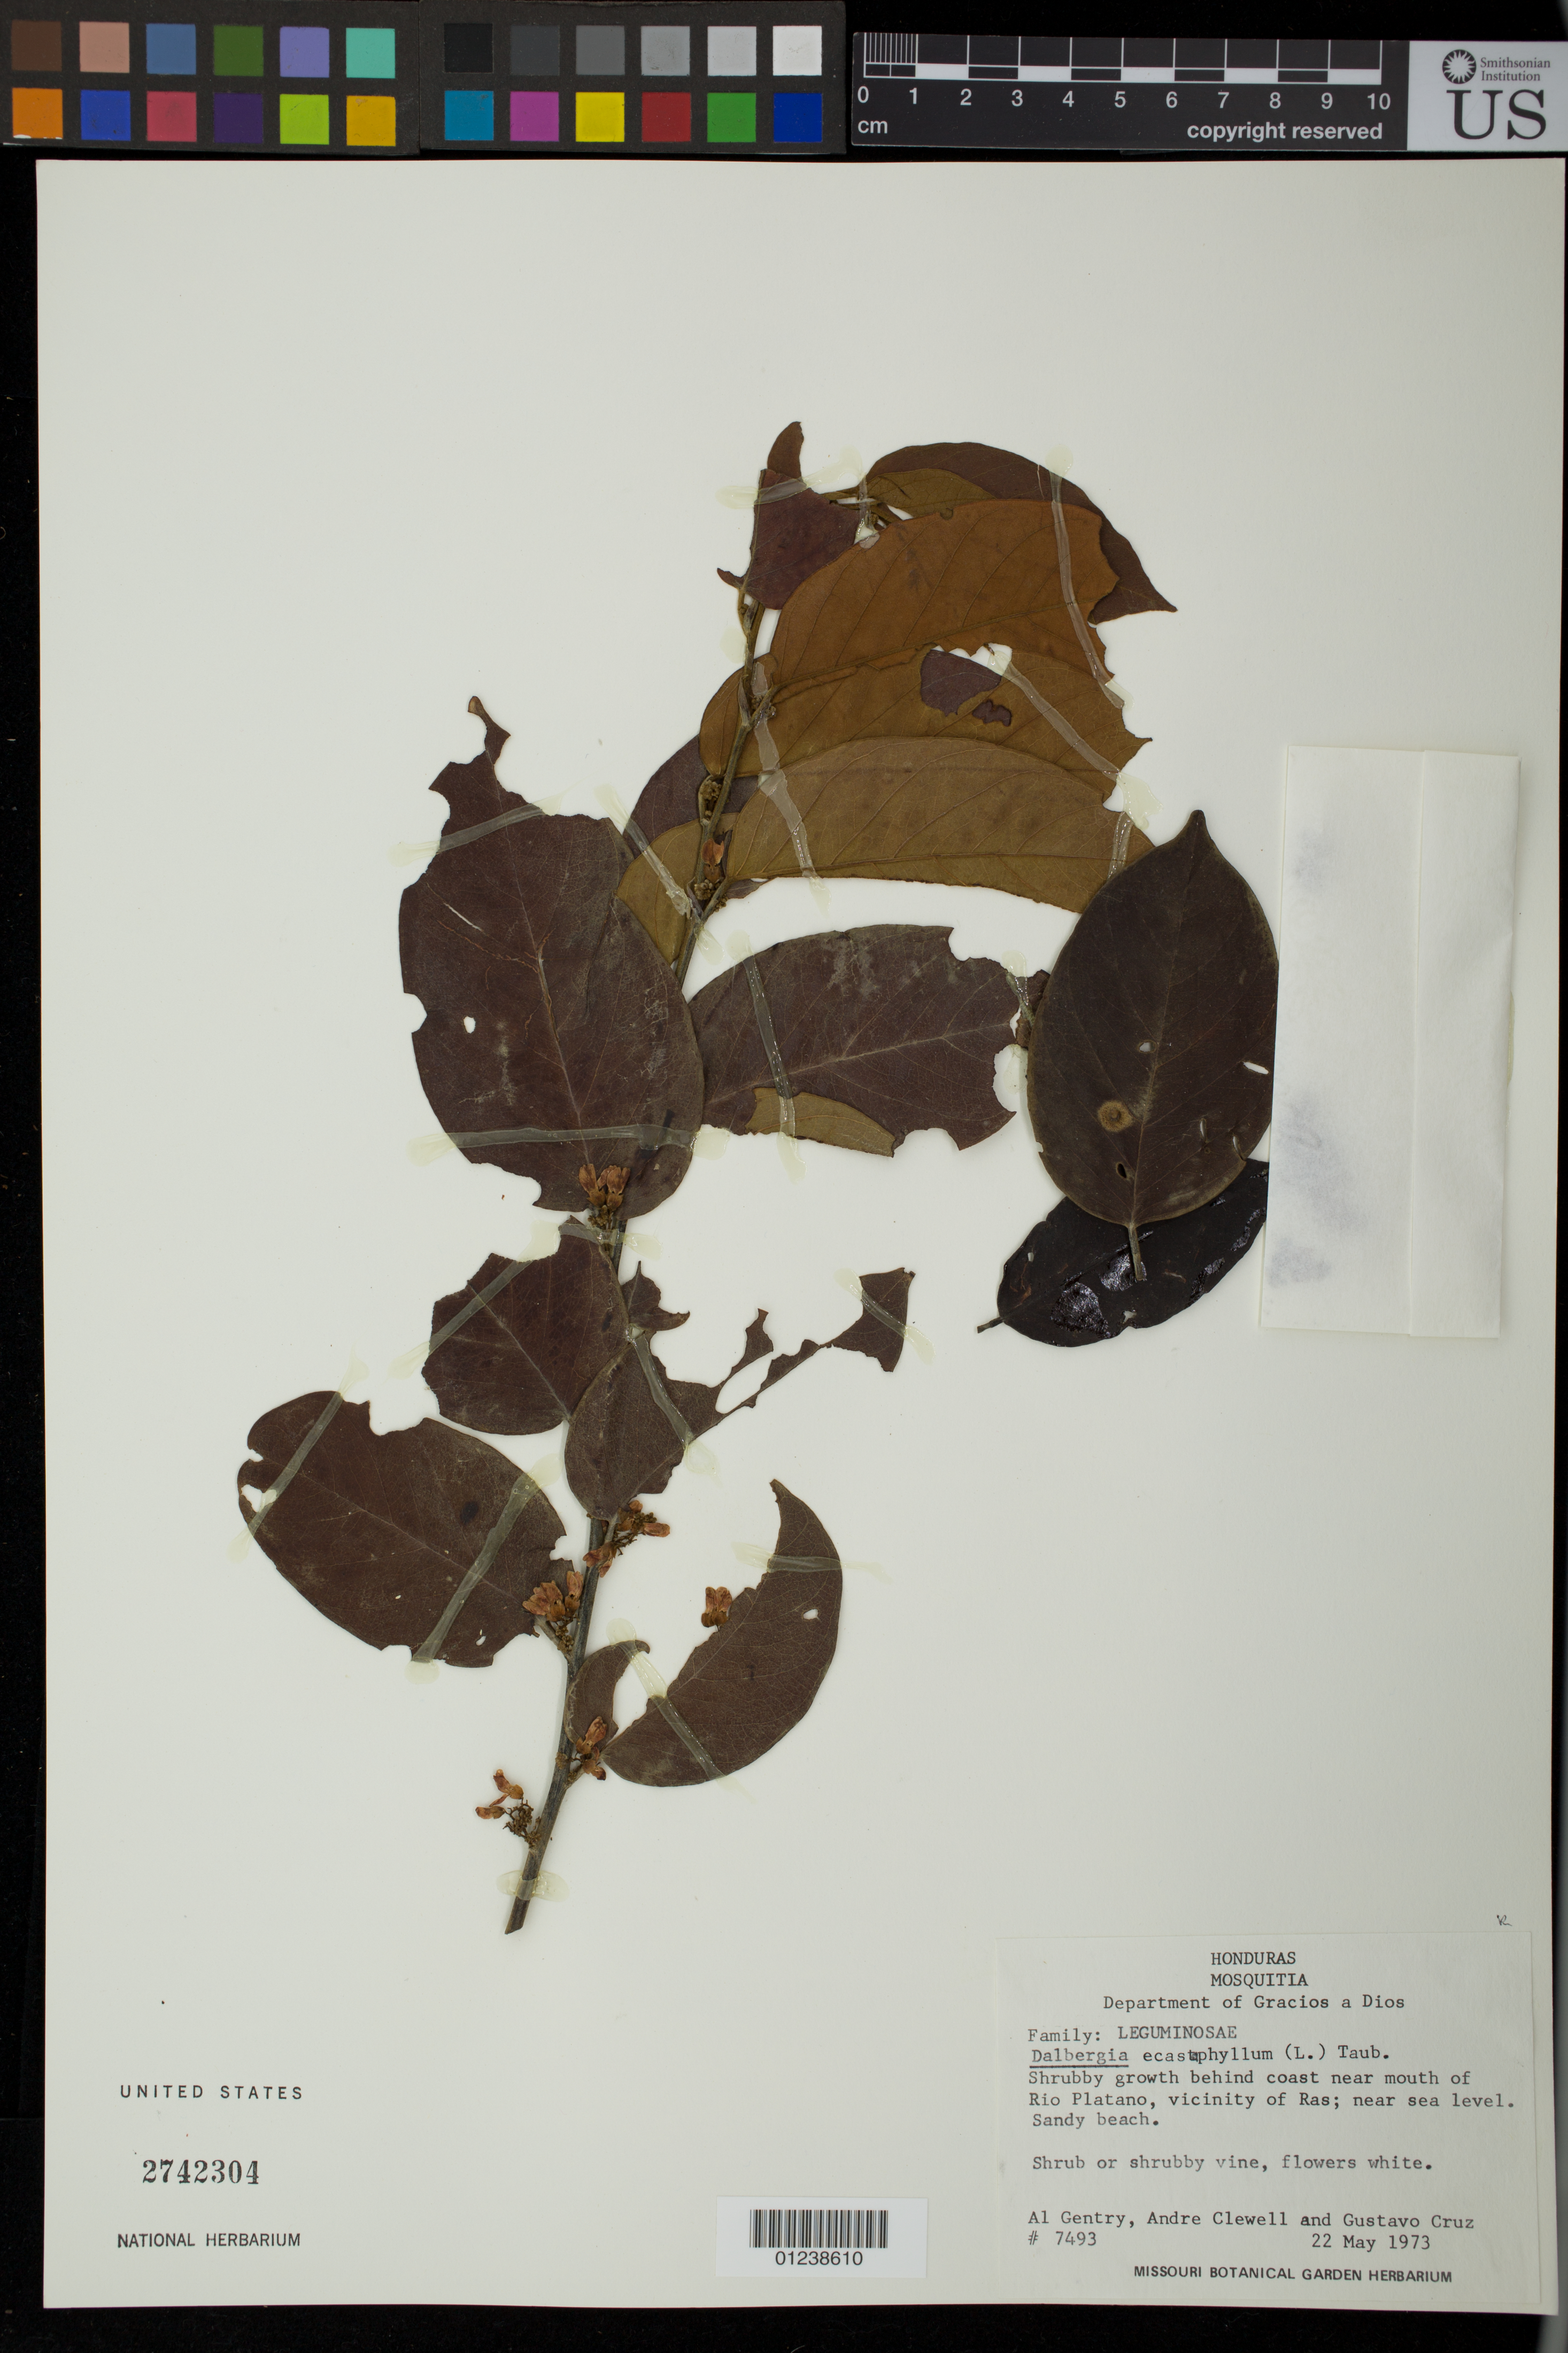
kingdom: Plantae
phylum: Tracheophyta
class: Magnoliopsida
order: Fabales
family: Fabaceae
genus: Dalbergia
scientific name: Dalbergia ecastaphyllum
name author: (L.) Taub.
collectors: A. H. Gentry, A. Clewell & G. Cruz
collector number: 7493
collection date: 1973-05-22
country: Honduras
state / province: Gracias de Dios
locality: Behind coast near mouth of Rio Platano, vicinity of Ras. sandy beach.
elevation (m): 0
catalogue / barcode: US 2742304